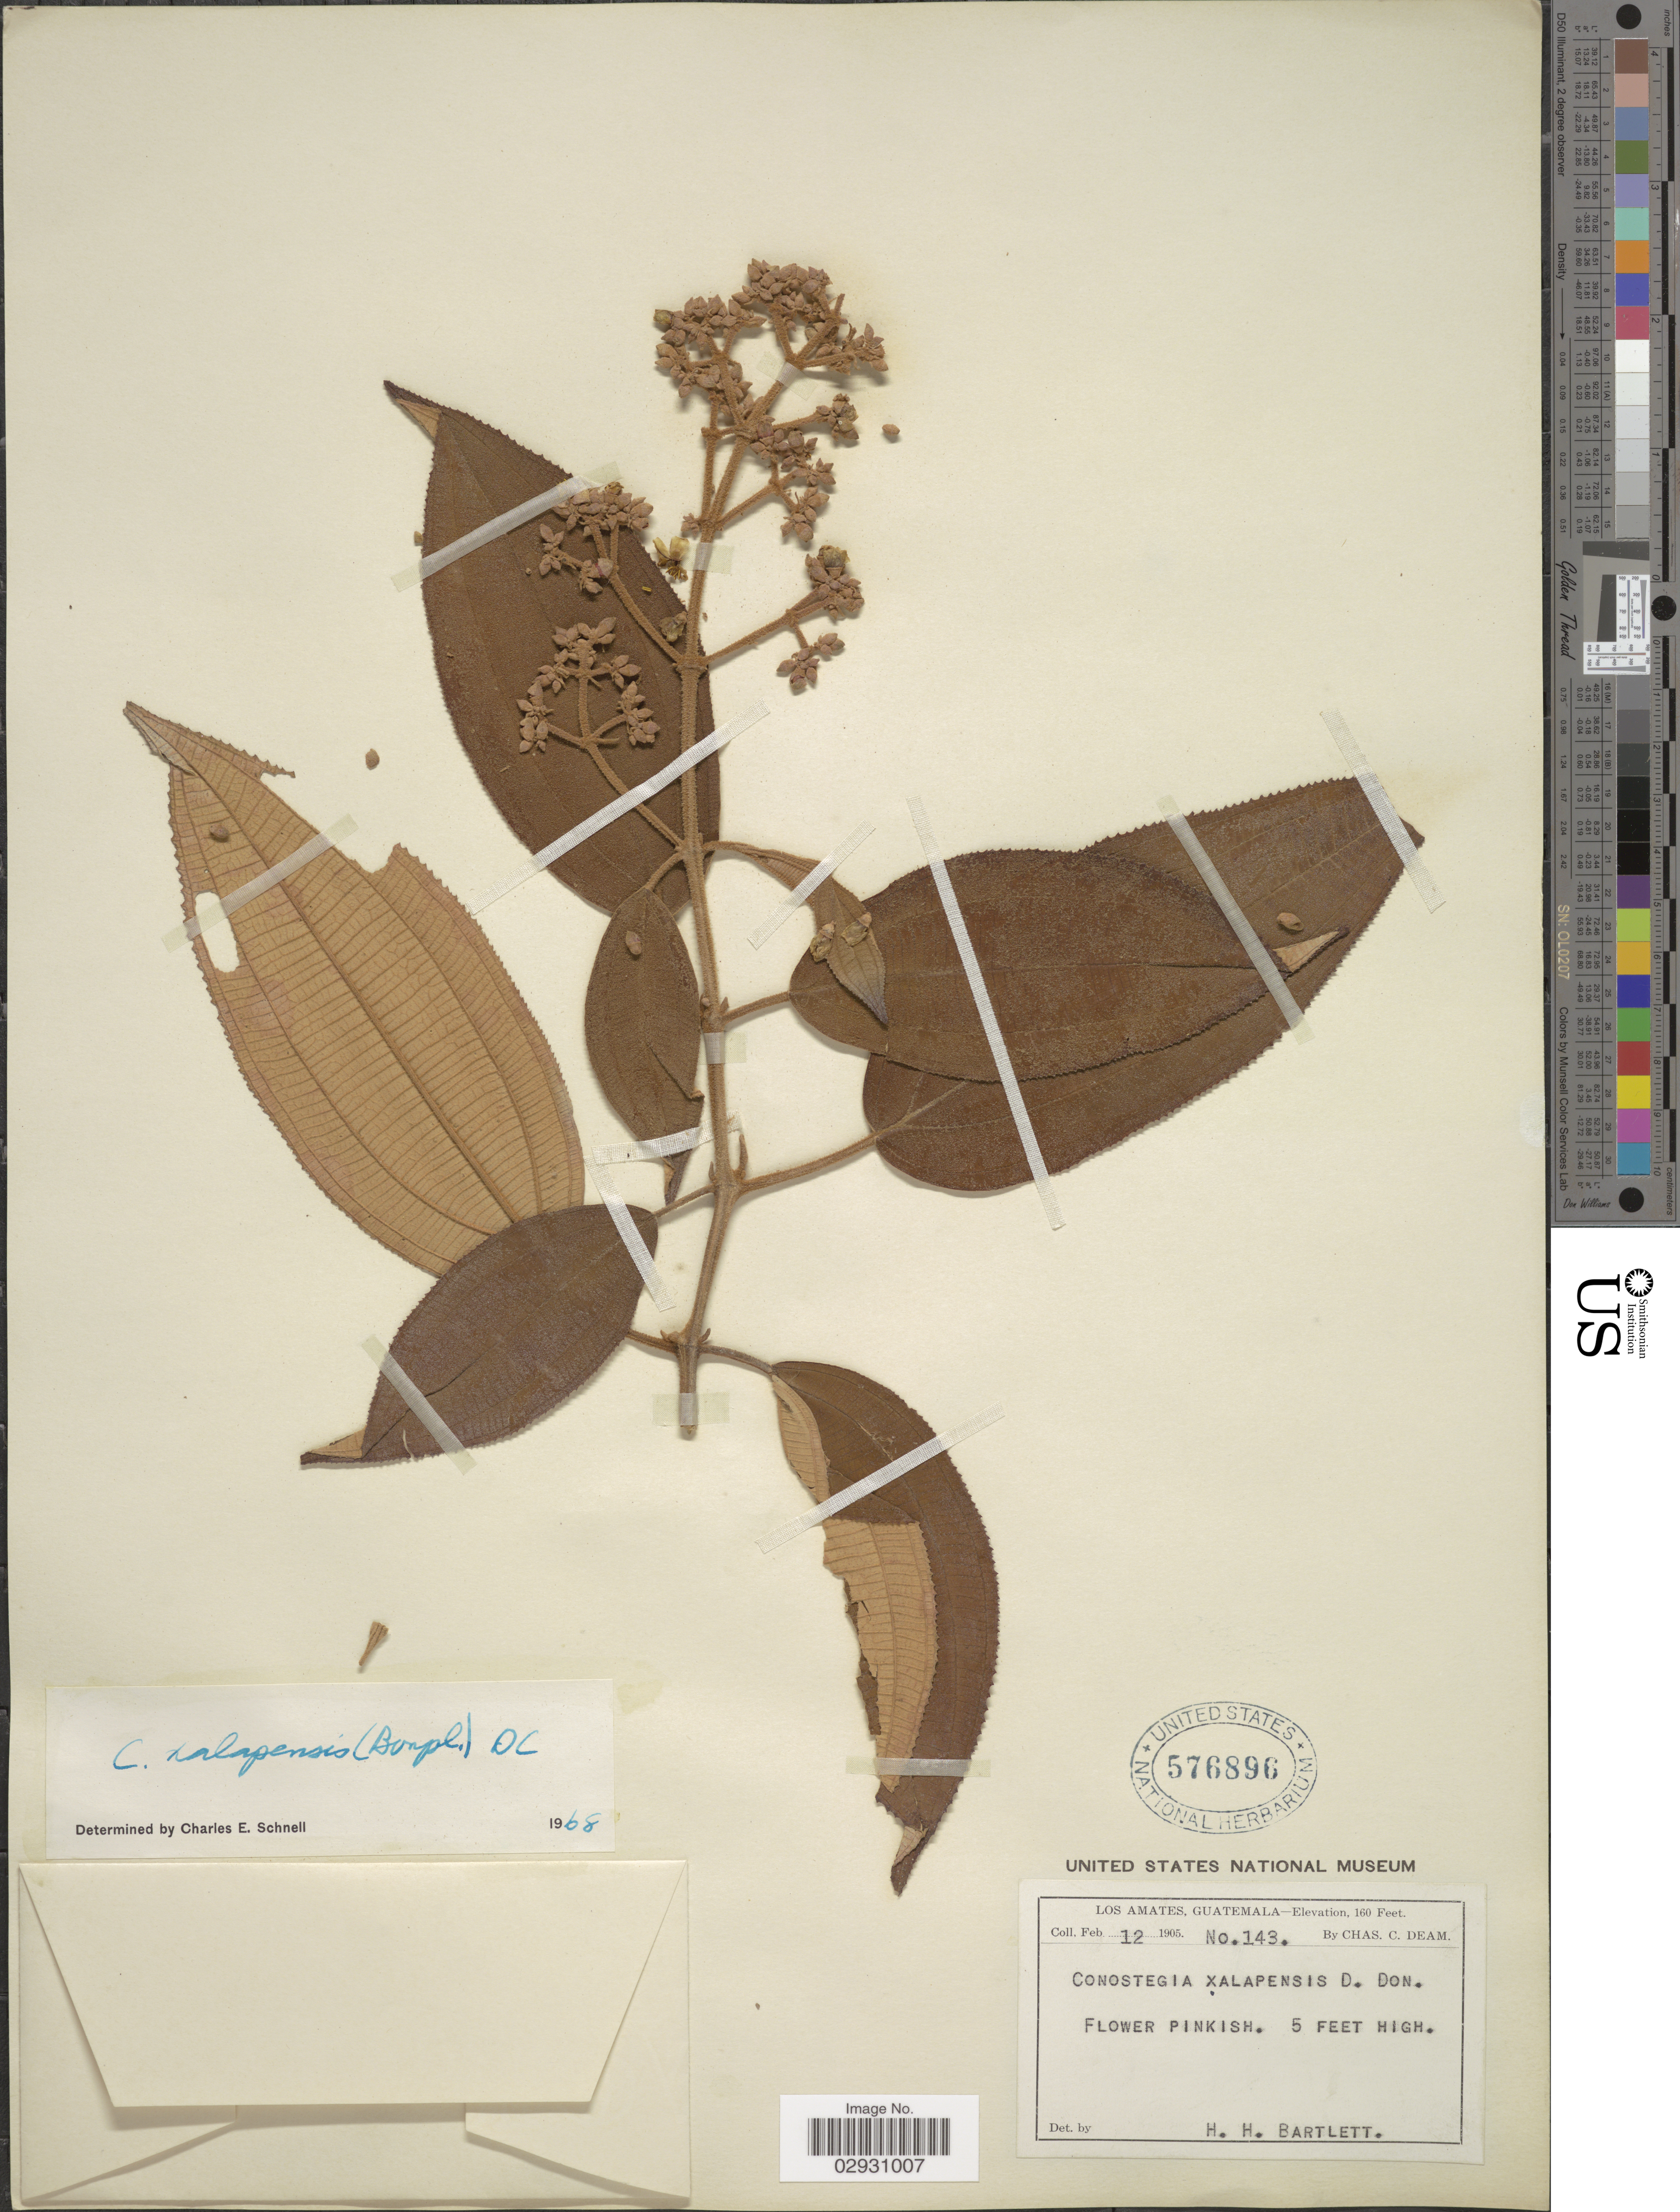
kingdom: Plantae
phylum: Tracheophyta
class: Magnoliopsida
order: Myrtales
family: Melastomataceae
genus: Conostegia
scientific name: Conostegia quadrangularis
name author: Schltdl. ex Steud.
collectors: C. C. Deam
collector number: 143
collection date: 1905-02-12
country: Guatemala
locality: Los Amates.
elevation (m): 49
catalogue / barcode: US 576896